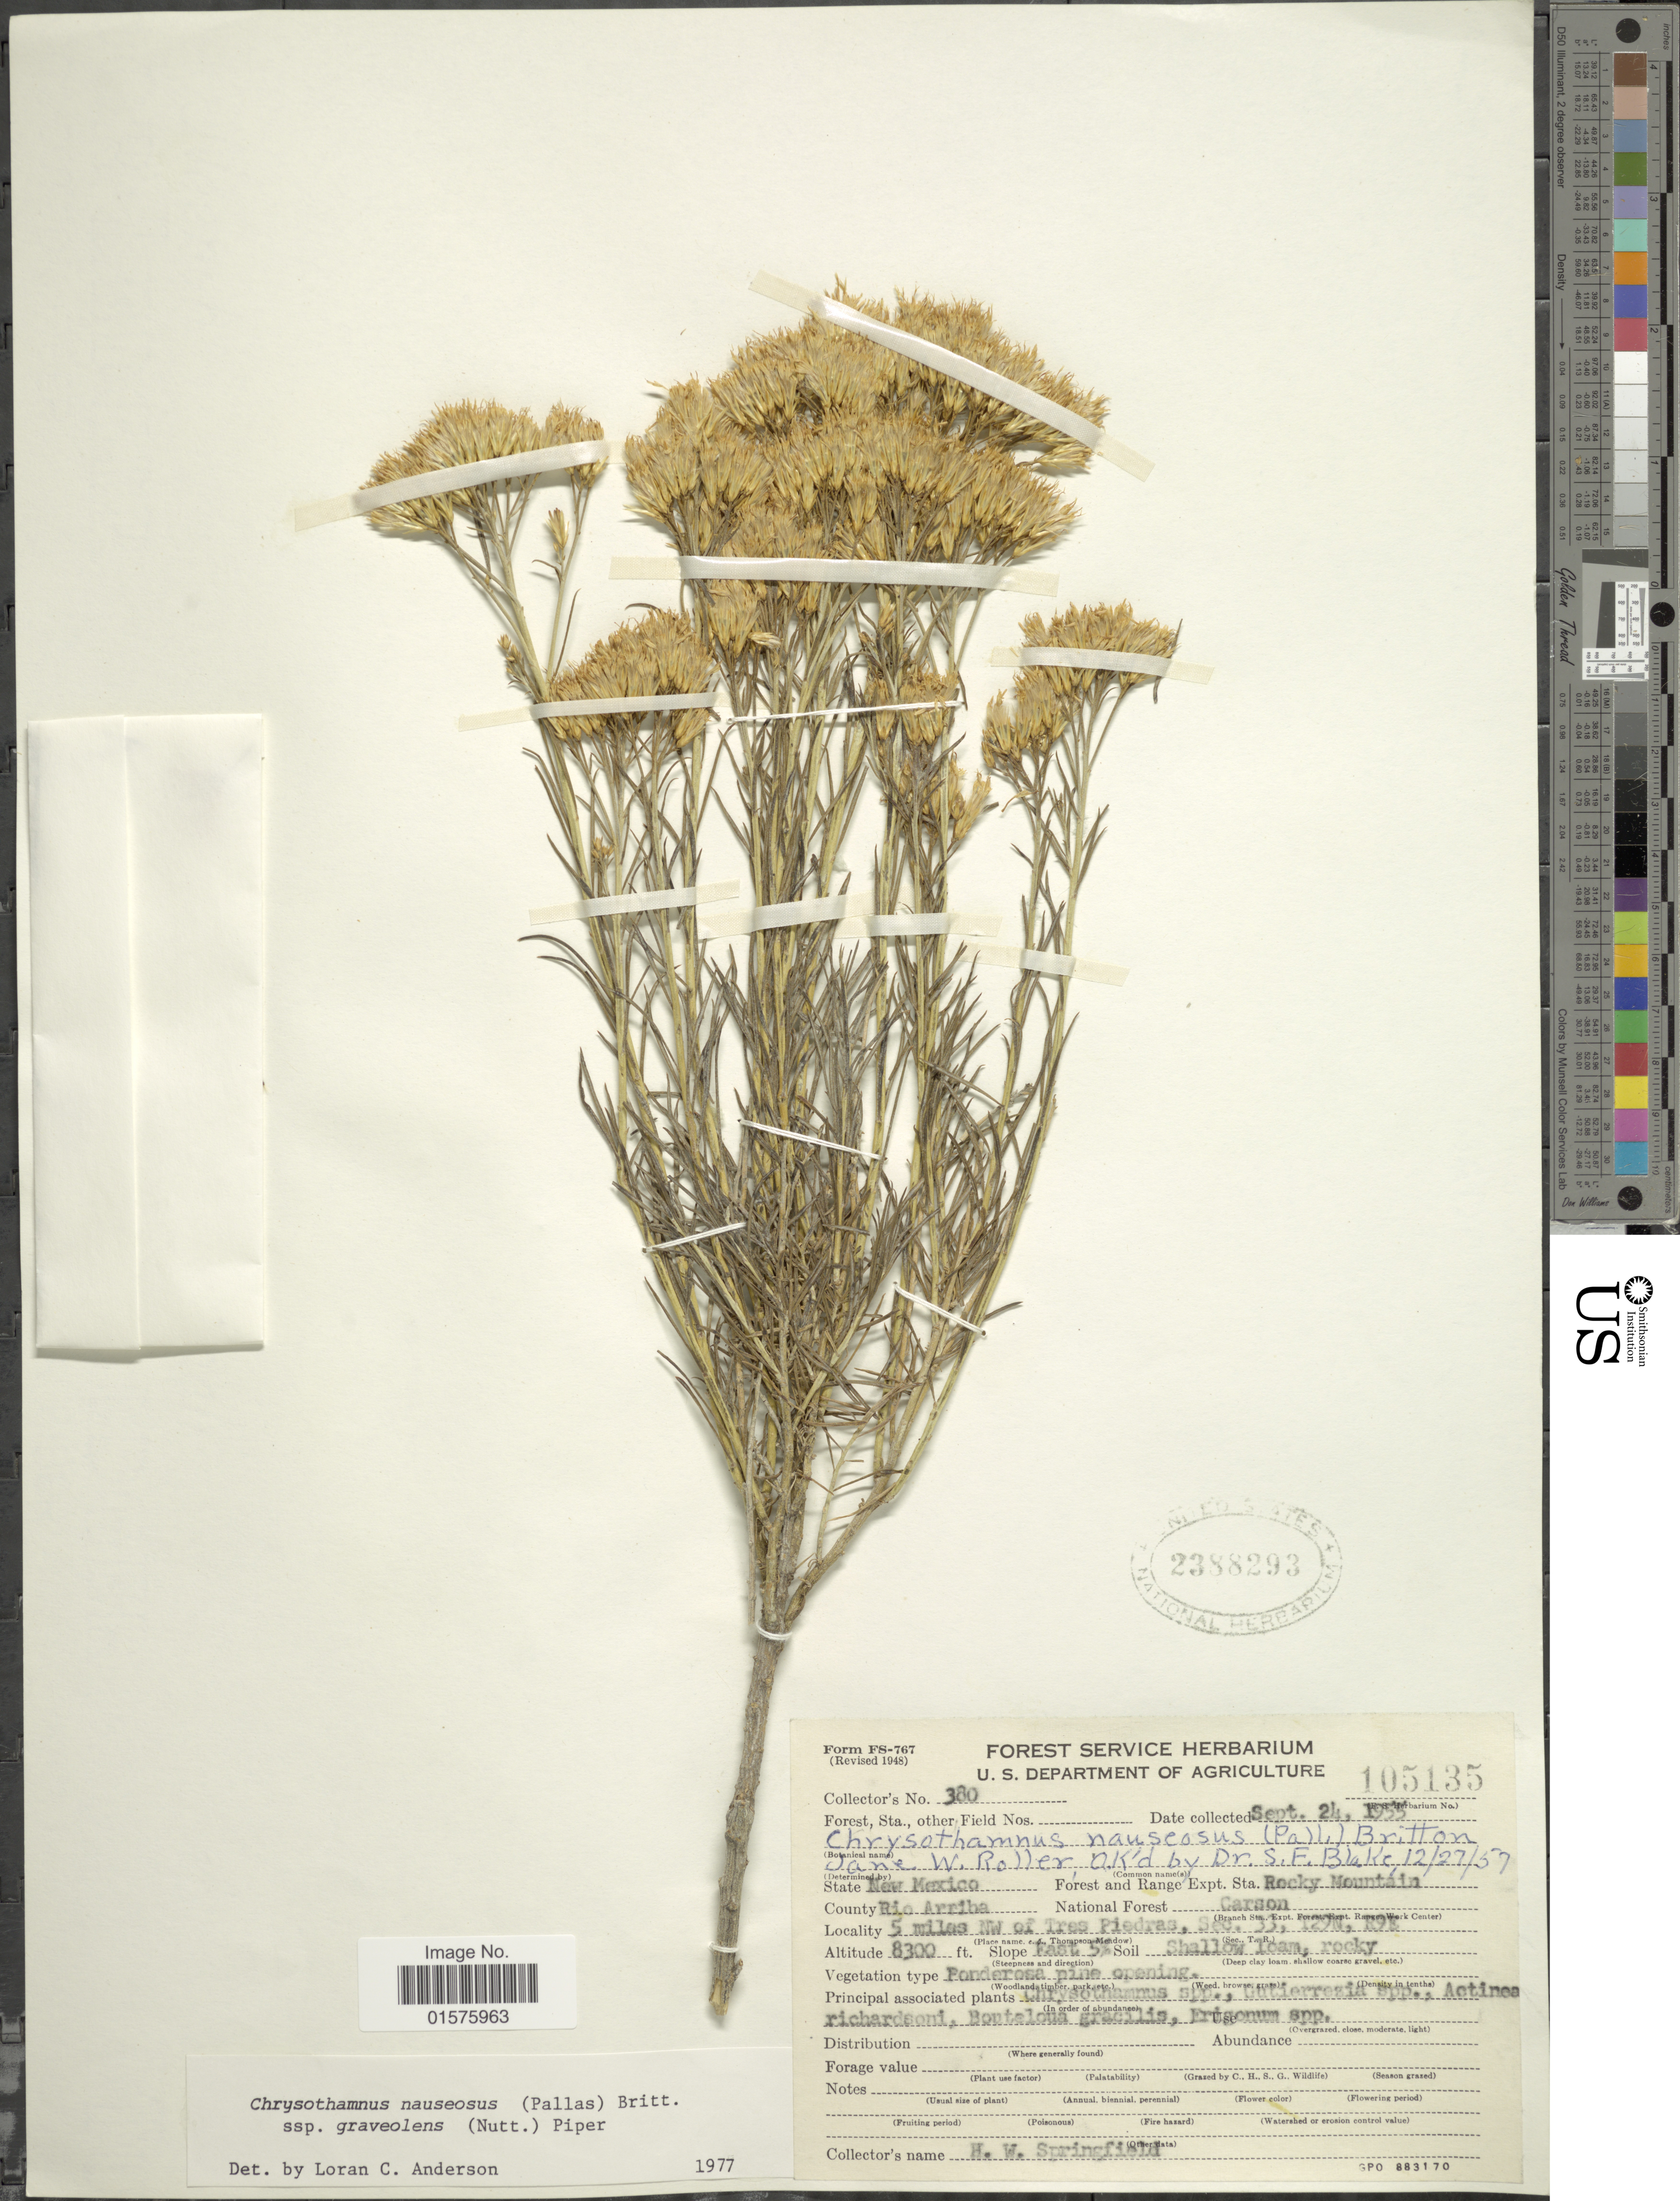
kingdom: Plantae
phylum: Tracheophyta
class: Magnoliopsida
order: Asterales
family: Asteraceae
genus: Ericameria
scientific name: Ericameria nauseosa var. graveolens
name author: (Nutt.) Reveal & Schuyler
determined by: Urbatsch, Lowell E., Curator (LSU), Louisiana State University (UNITED STATES)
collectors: H. Springfield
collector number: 380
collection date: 1955-09-24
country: United States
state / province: New Mexico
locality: County Rio Arriba, 5 miles NW of Tres Piedras, Sec. 33, T29N, R9E. Rocky Mountain, Garson.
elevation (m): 2530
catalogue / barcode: US 2388293